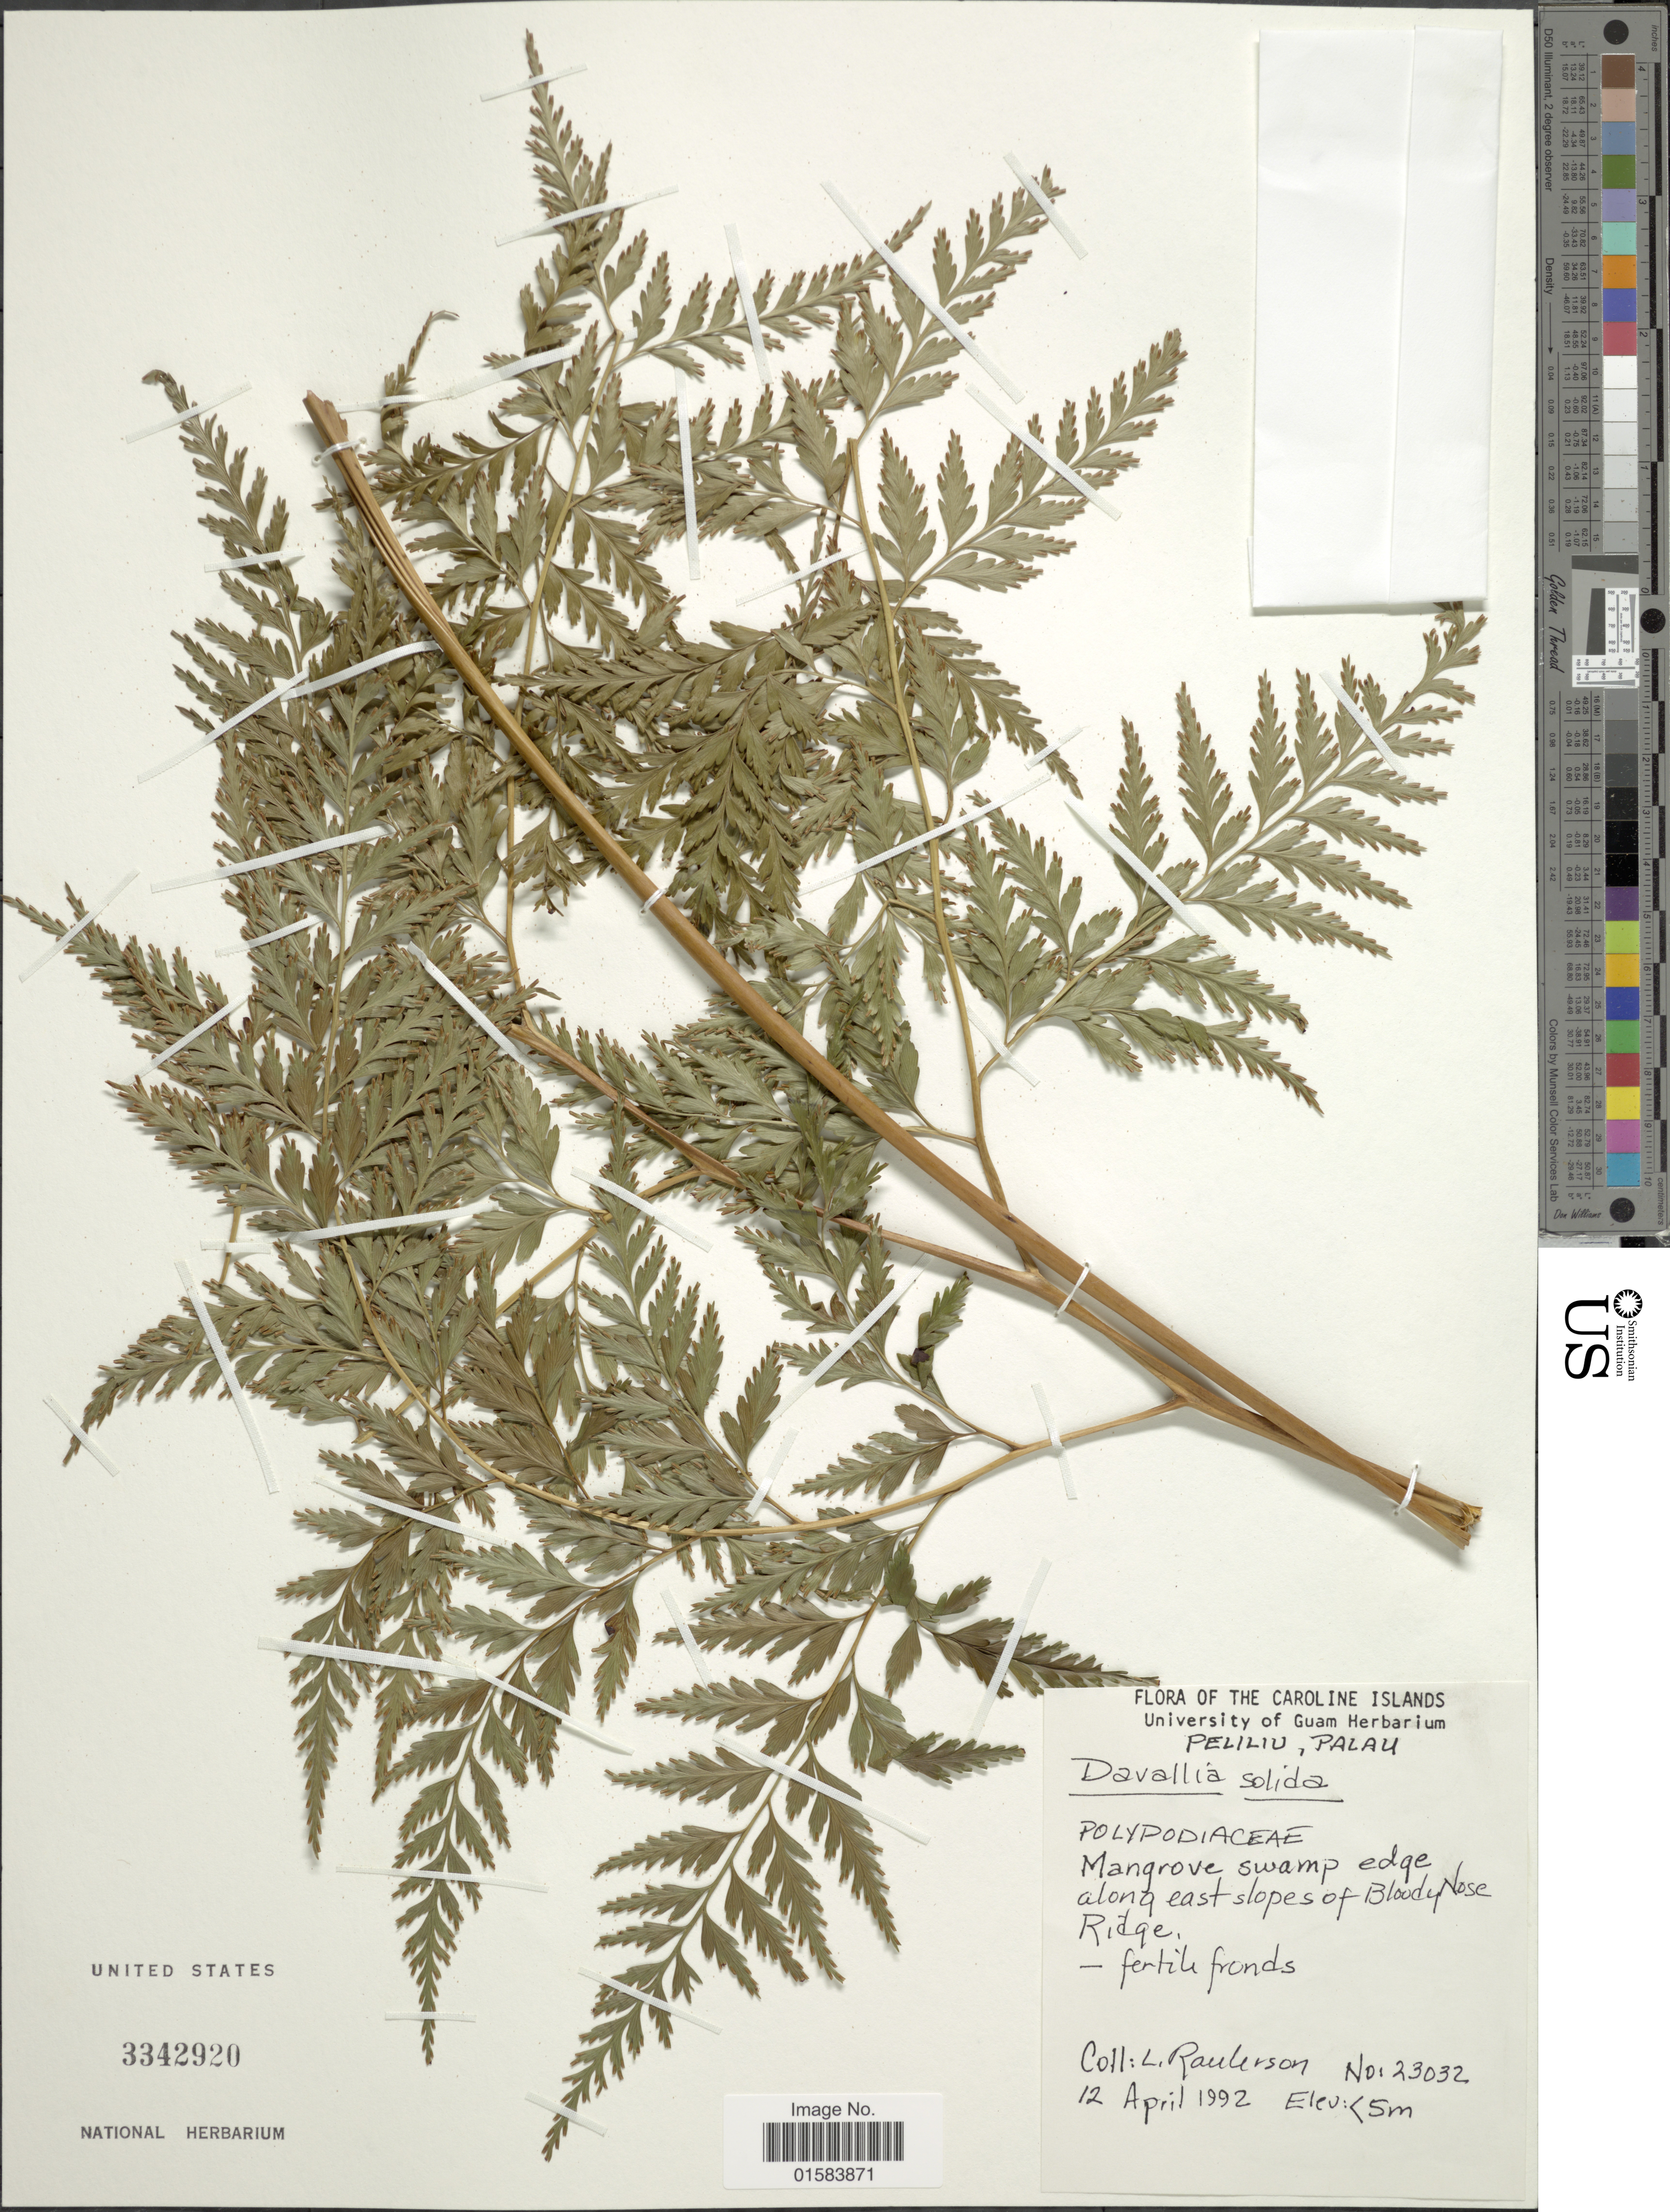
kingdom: Plantae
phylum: Tracheophyta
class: Polypodiopsida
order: Polypodiales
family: Davalliaceae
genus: Davallia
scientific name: Davallia solida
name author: (G. Forst.) Sw.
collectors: L. Raulerson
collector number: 23032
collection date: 1992-04-12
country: Palau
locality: The Caroline Islands, Peliliu, Palau, Mangrove swamp edge along east slopes of Bloofey Nose Ridge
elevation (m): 5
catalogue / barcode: US 3342920